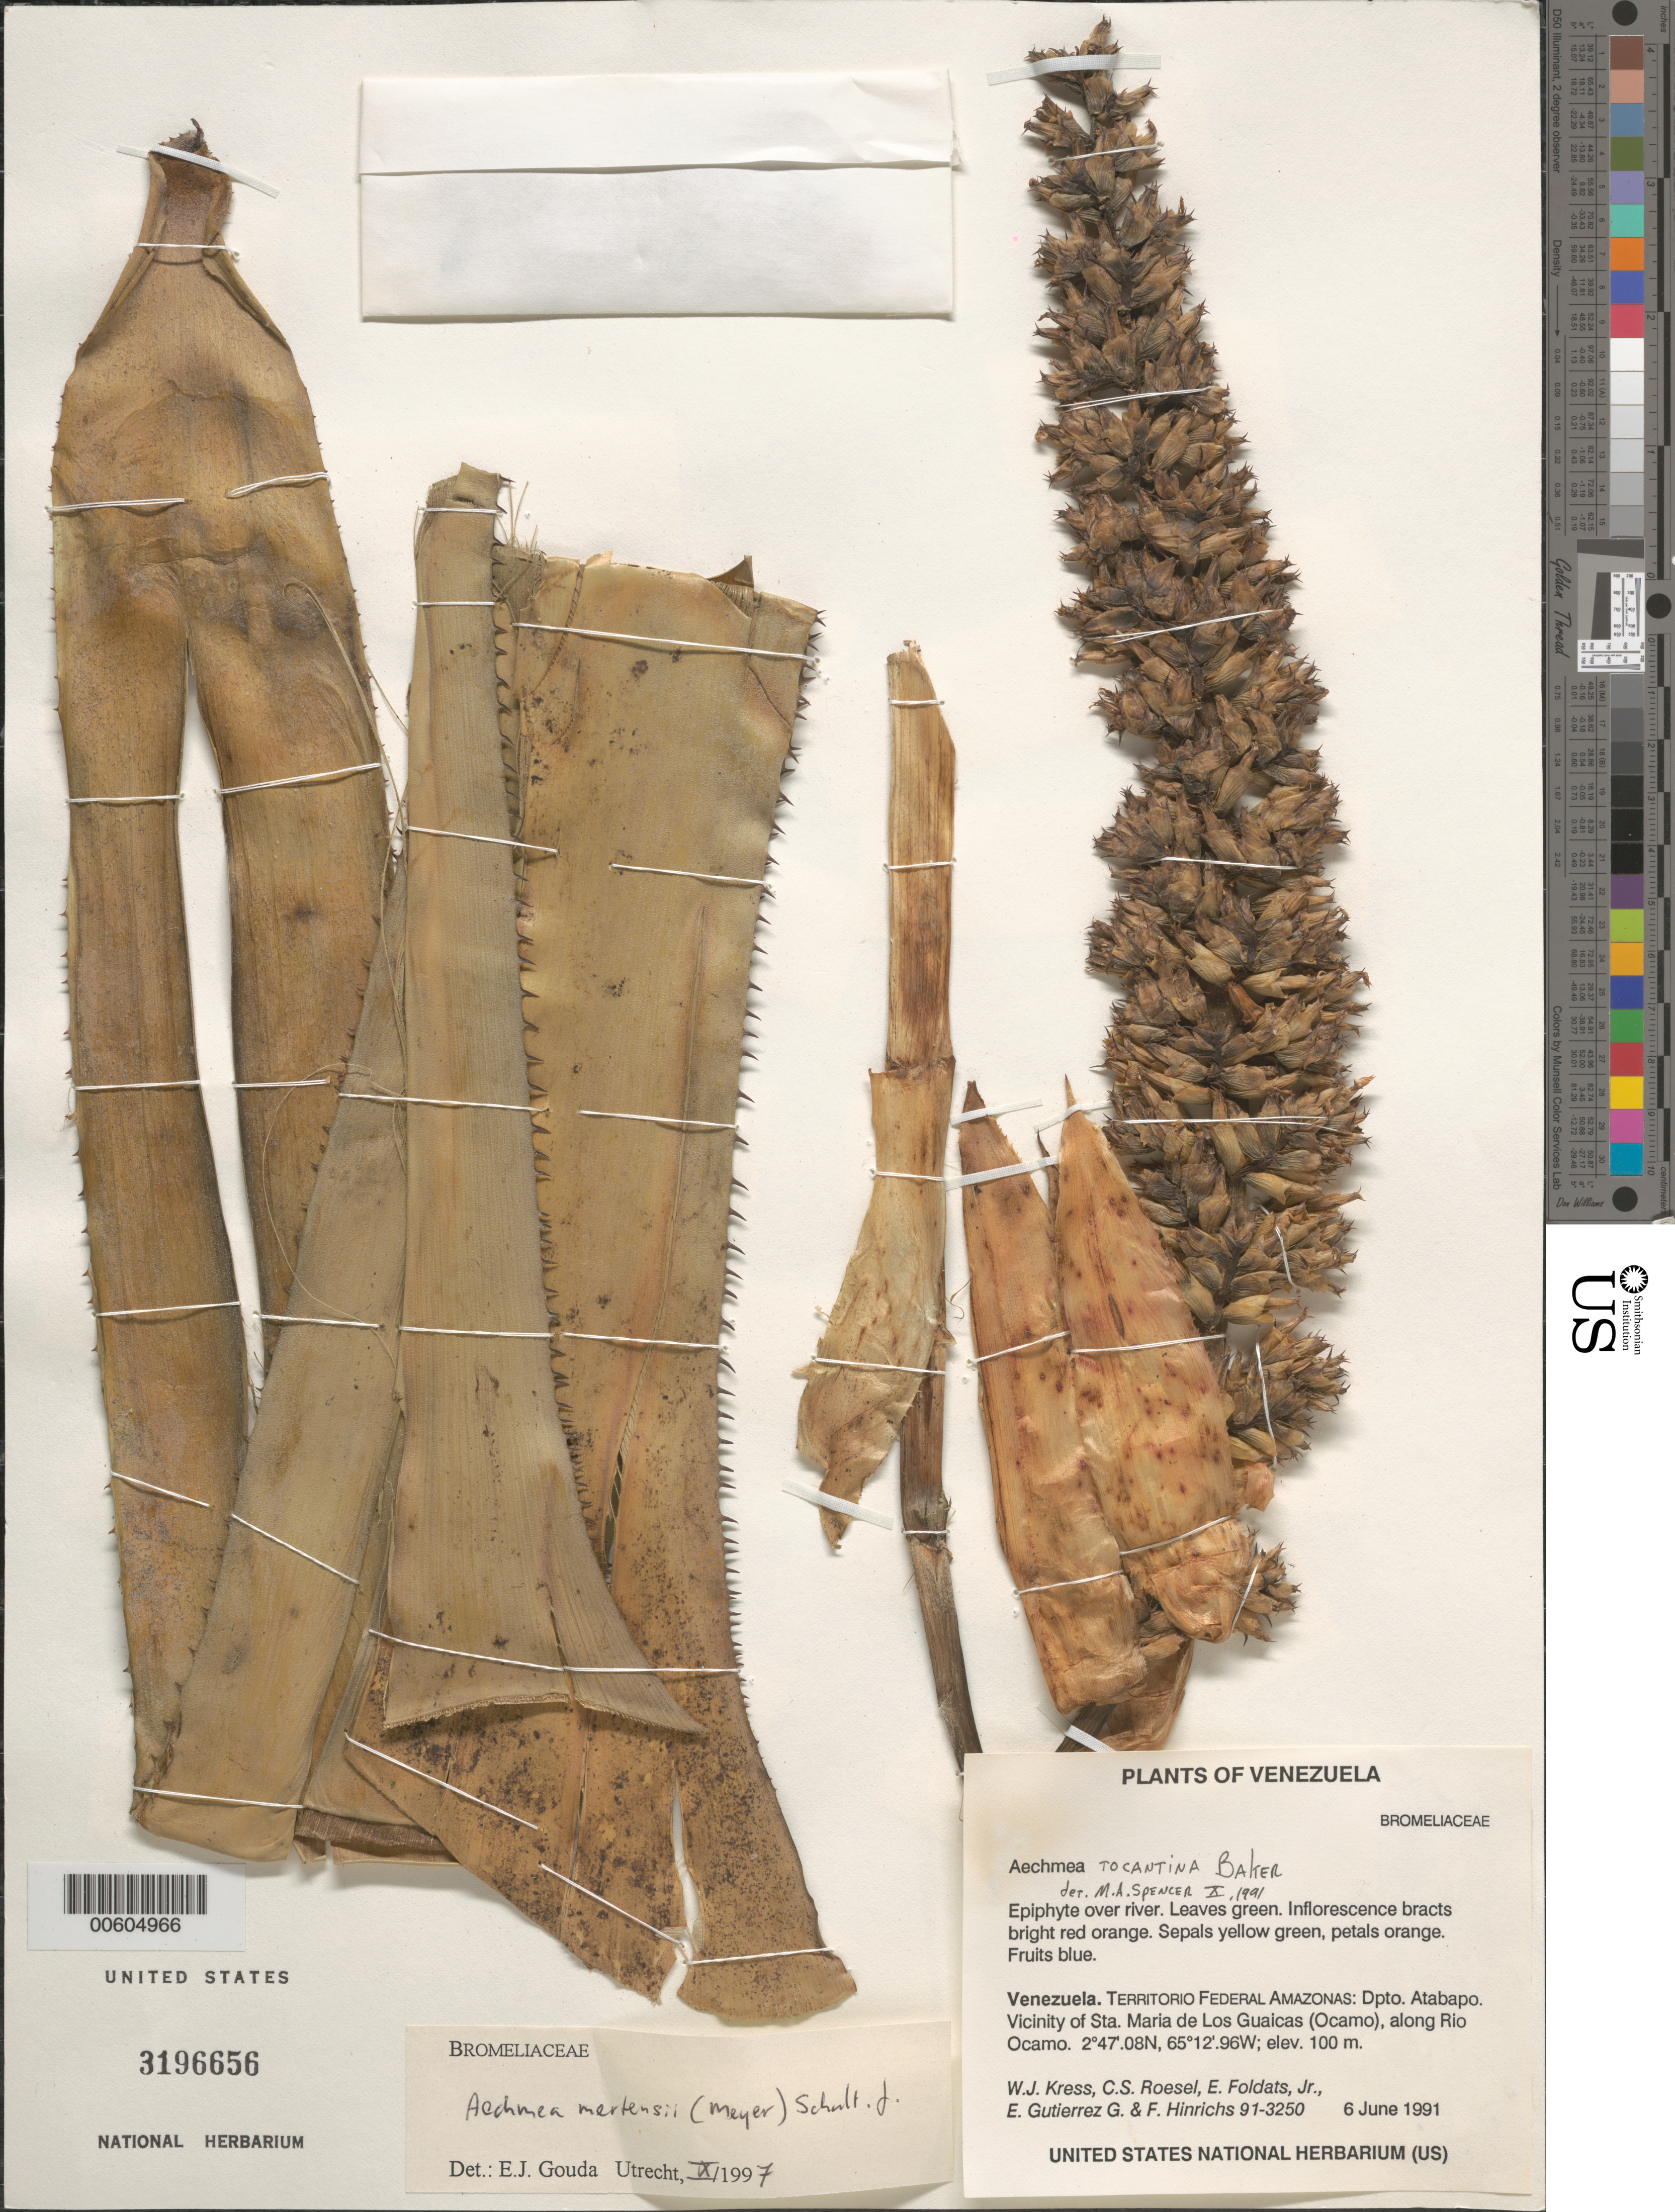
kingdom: Plantae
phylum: Tracheophyta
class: Liliopsida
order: Poales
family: Bromeliaceae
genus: Aechmea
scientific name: Aechmea mertensii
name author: (G. Mey.) Schult. & Schult. f.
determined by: Gouda, E. J.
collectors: W. J. Kress, C. S. Roesel, E. Foldats & E. Gutierrez G.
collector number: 91-3250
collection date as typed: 06 Jun 1991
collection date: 1991-06-06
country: Venezuela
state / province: Amazonas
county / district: Atabapo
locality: Vicinity of Sta. Maria de Los Guaicas (Ocamo), along Rio Ocamo. 2o47'.08N, 65o12'.96W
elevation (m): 100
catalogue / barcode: US 3196656